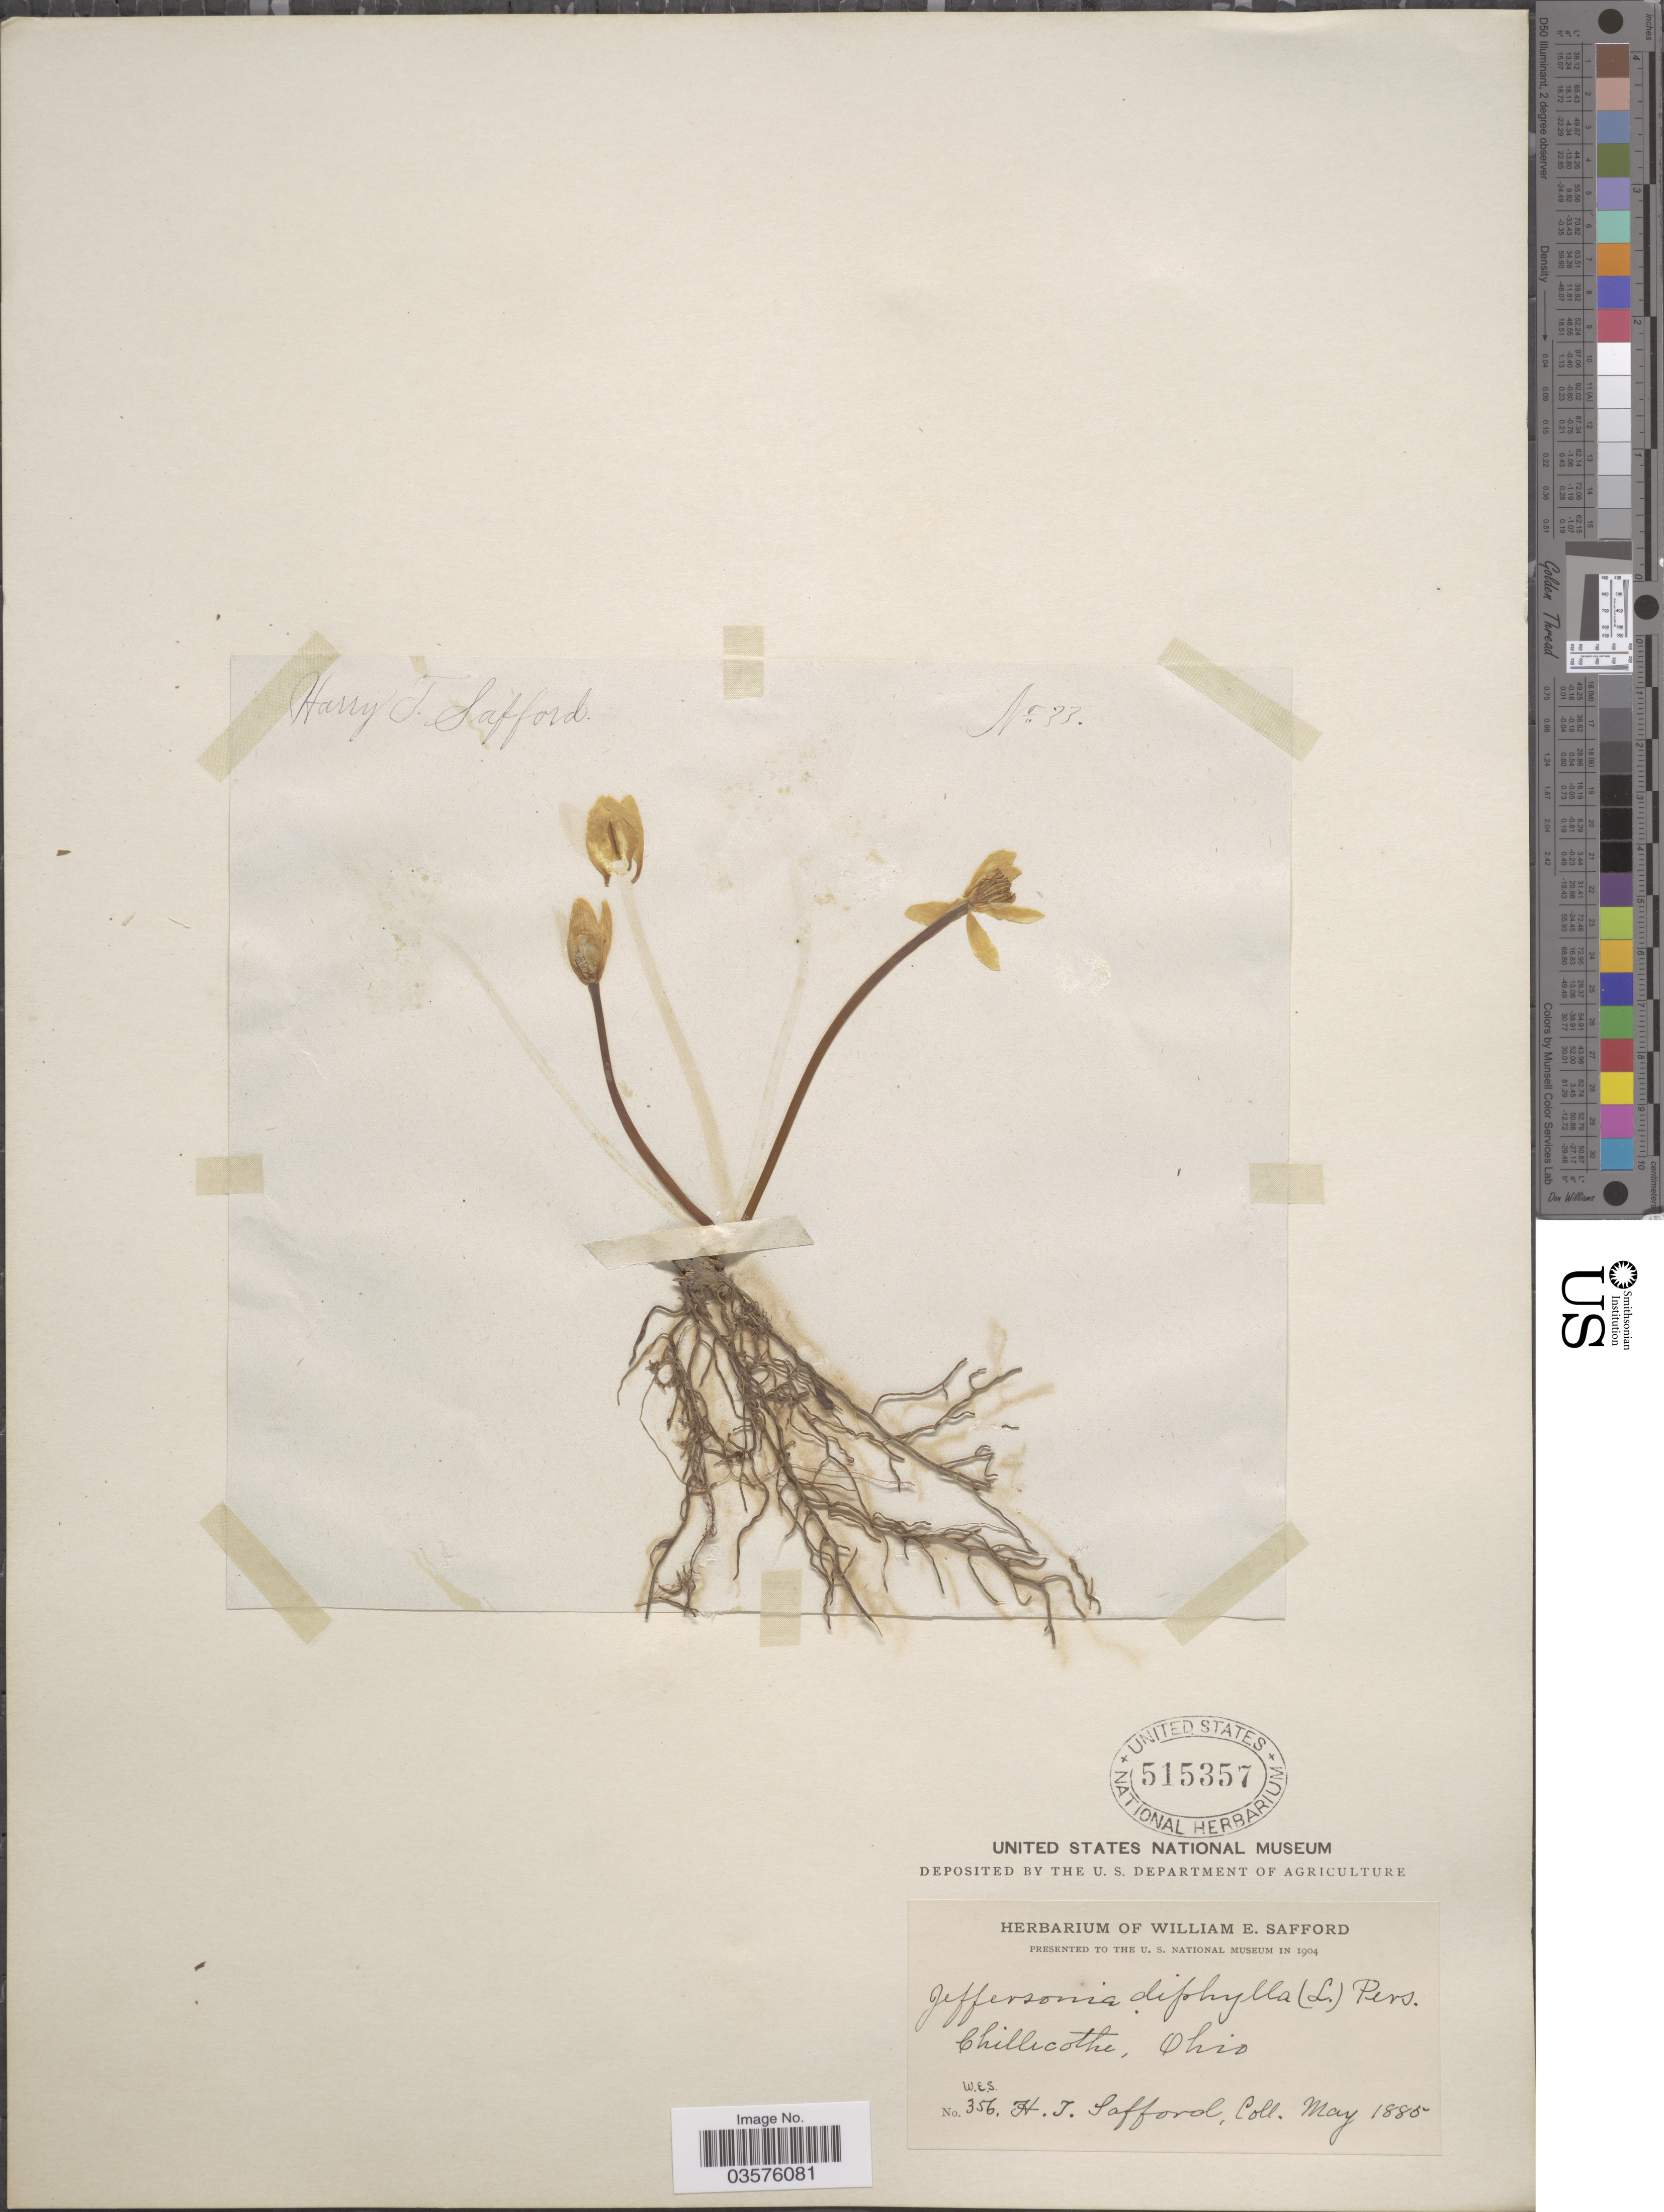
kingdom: Plantae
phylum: Tracheophyta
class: Magnoliopsida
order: Ranunculales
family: Berberidaceae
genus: Jeffersonia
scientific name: Jeffersonia diphylla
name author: (L.) Pers.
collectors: H. Safford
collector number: W.E.S.356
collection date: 1885-05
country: United States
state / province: Ohio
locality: Chillicothe.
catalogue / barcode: US 515357